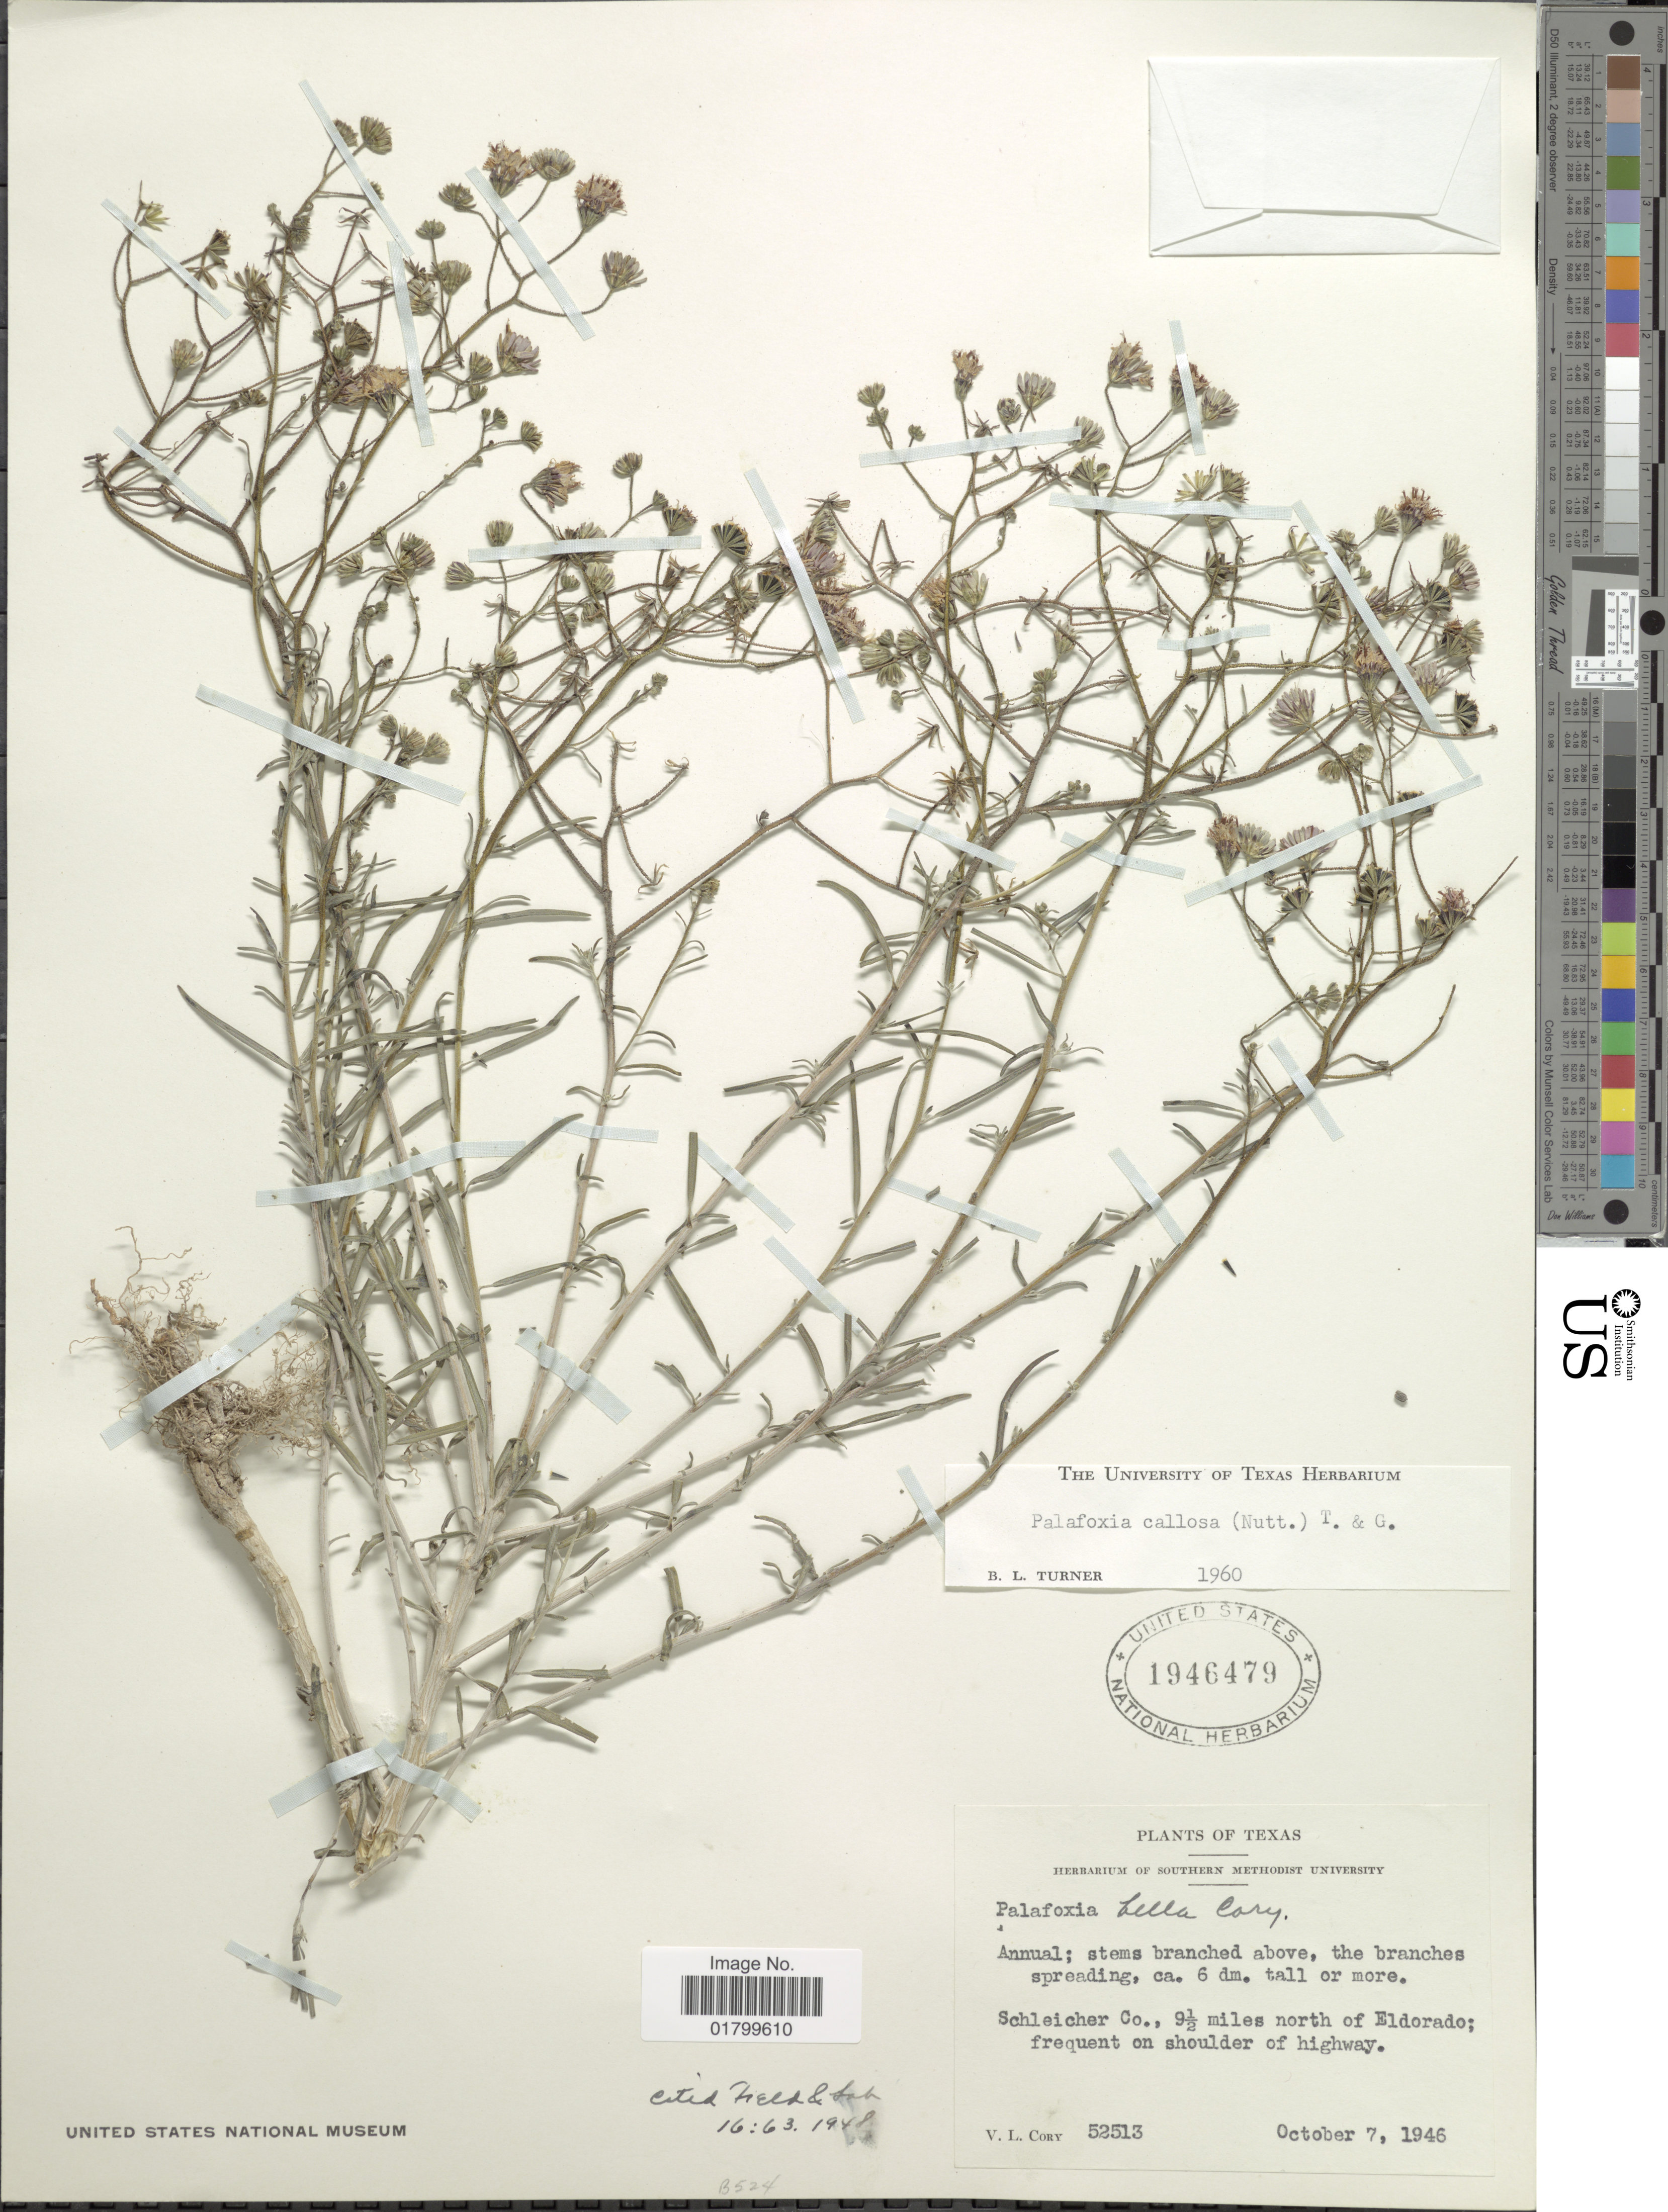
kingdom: Plantae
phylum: Tracheophyta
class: Magnoliopsida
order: Asterales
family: Asteraceae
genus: Palafoxia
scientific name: Palafoxia callosa var. callosa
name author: (Nutt.) Torr. & A. Gray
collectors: V. Cory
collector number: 52513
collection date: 1946-10-07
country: United States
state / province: Texas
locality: Schleicher Co., 9½ miles north of Eldorado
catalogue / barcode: US 1946479